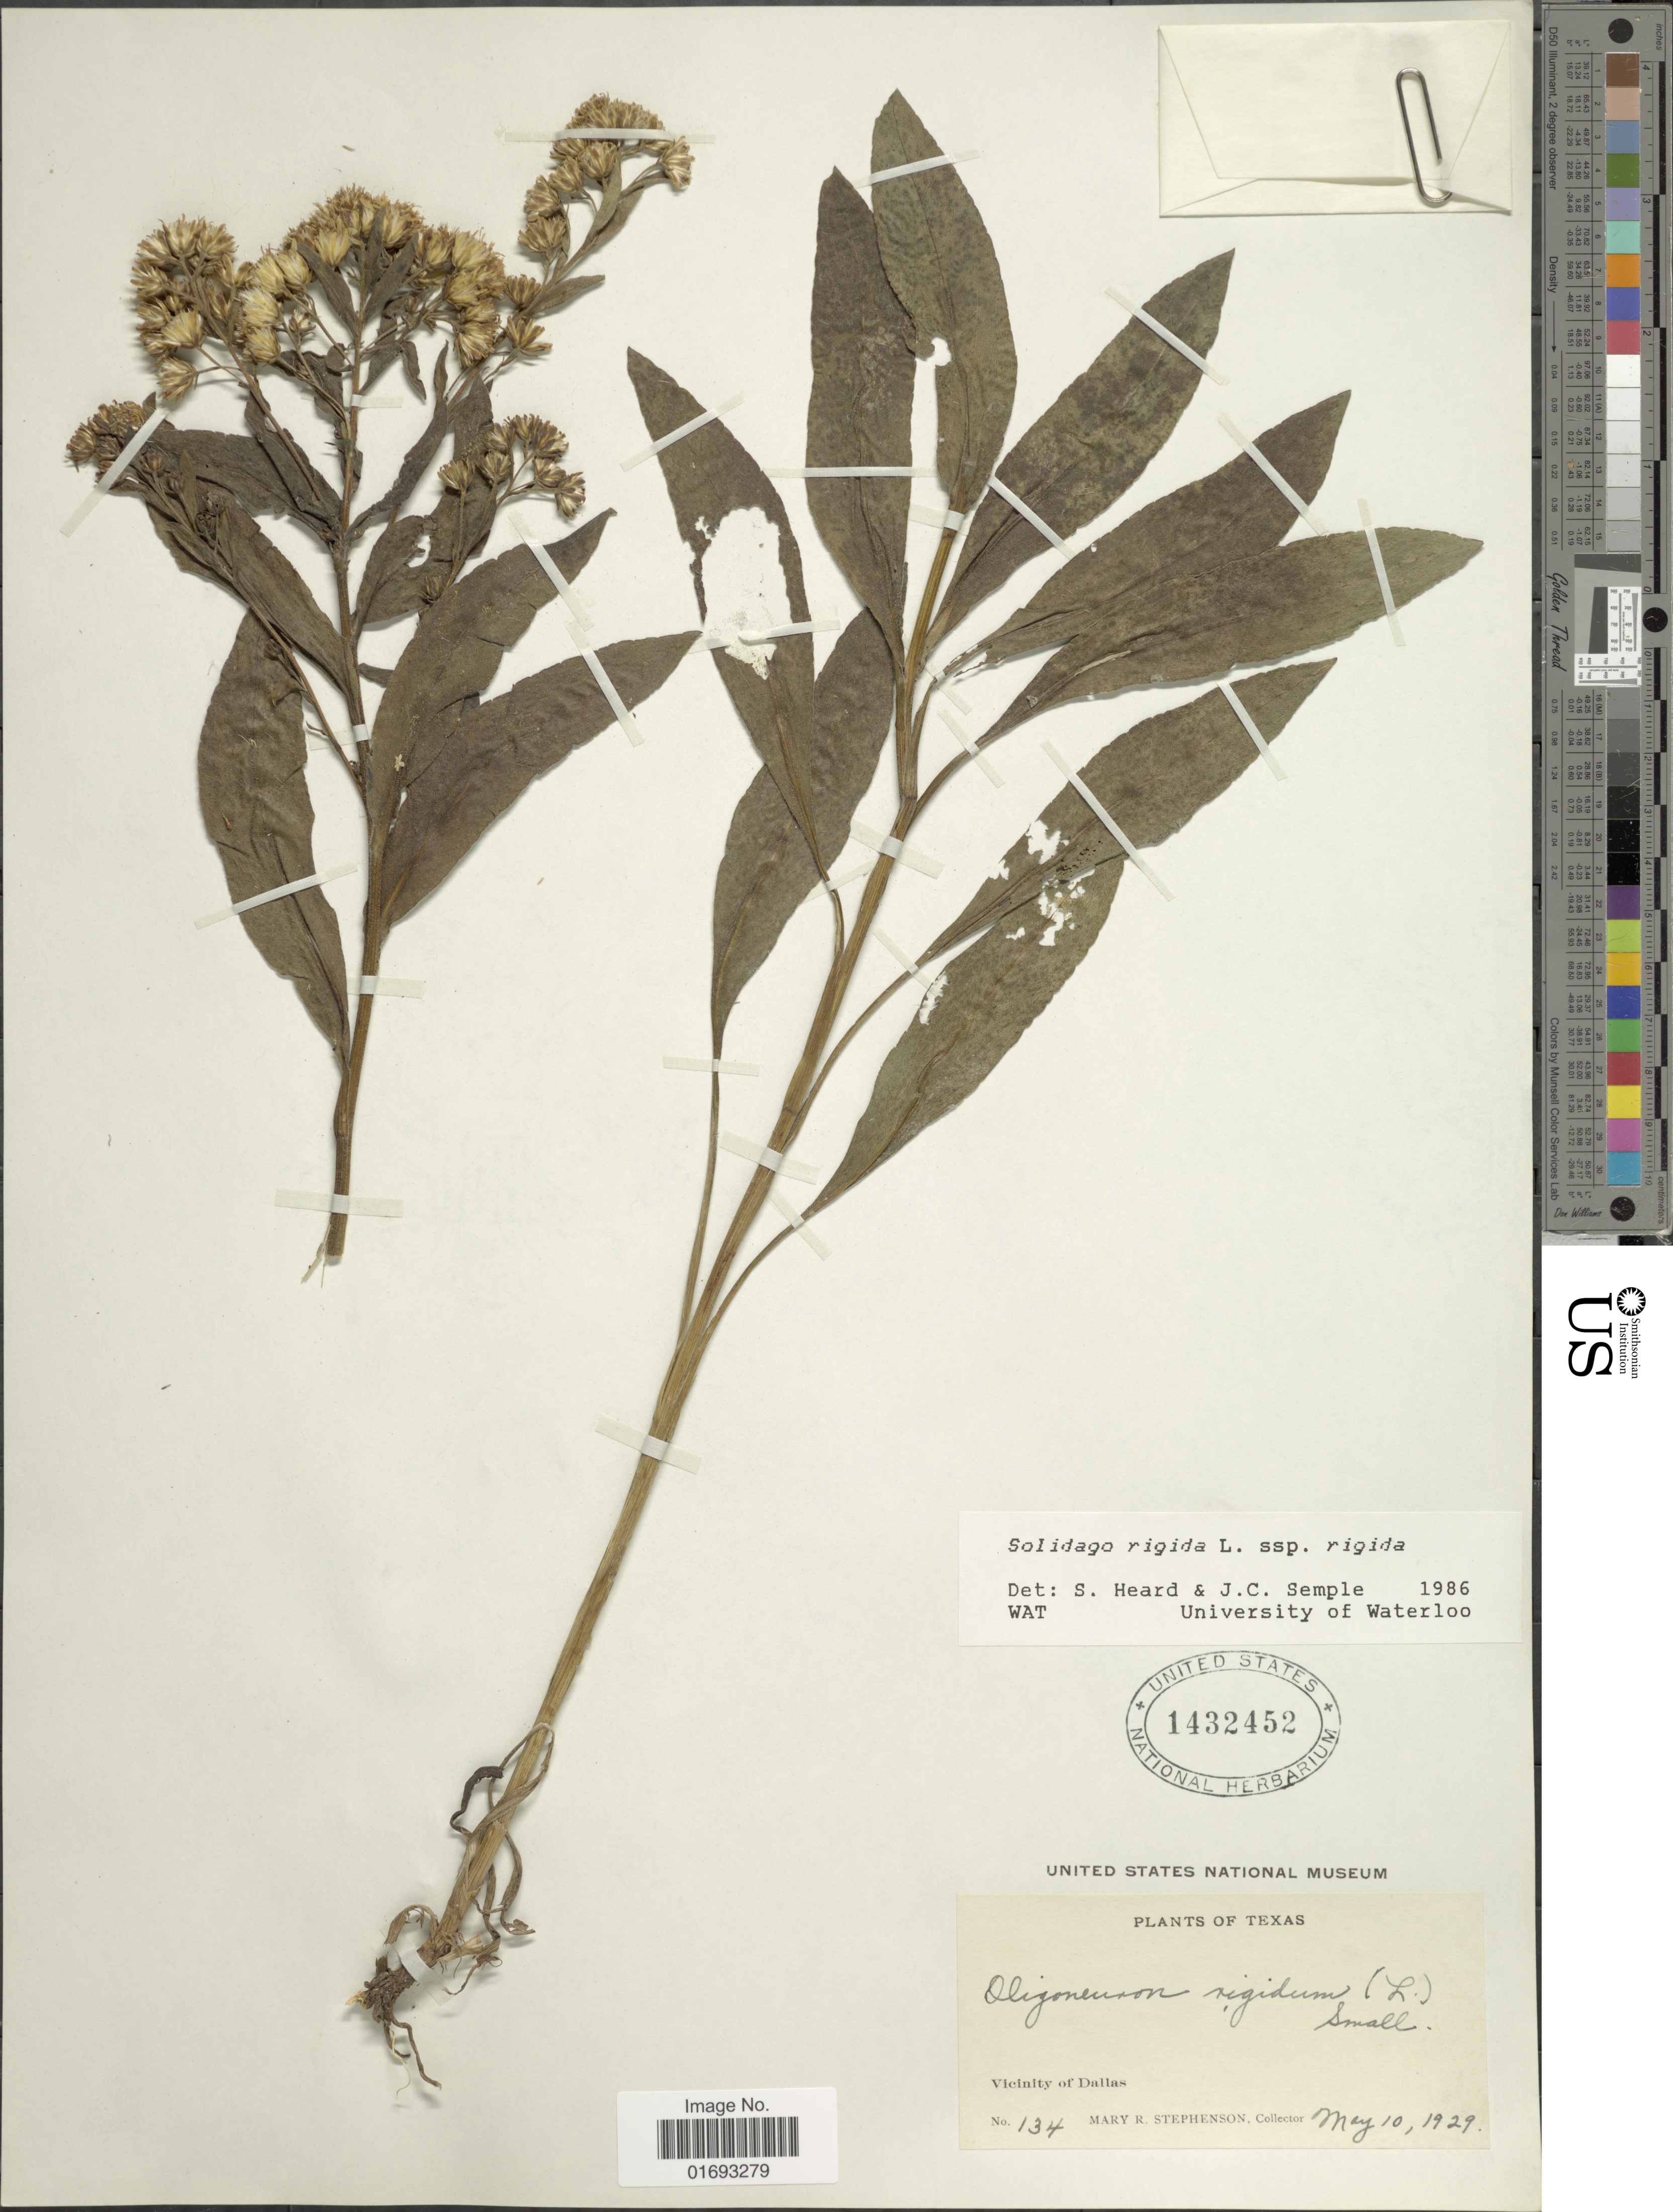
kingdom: Plantae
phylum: Tracheophyta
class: Magnoliopsida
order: Asterales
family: Asteraceae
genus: Oligoneuron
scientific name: Oligoneuron rigidum var. rigidum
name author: (L.) Small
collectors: M. Stephenson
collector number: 134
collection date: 1929-05-10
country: United States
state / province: Texas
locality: Vicinity of Dallas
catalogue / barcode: US 1432452